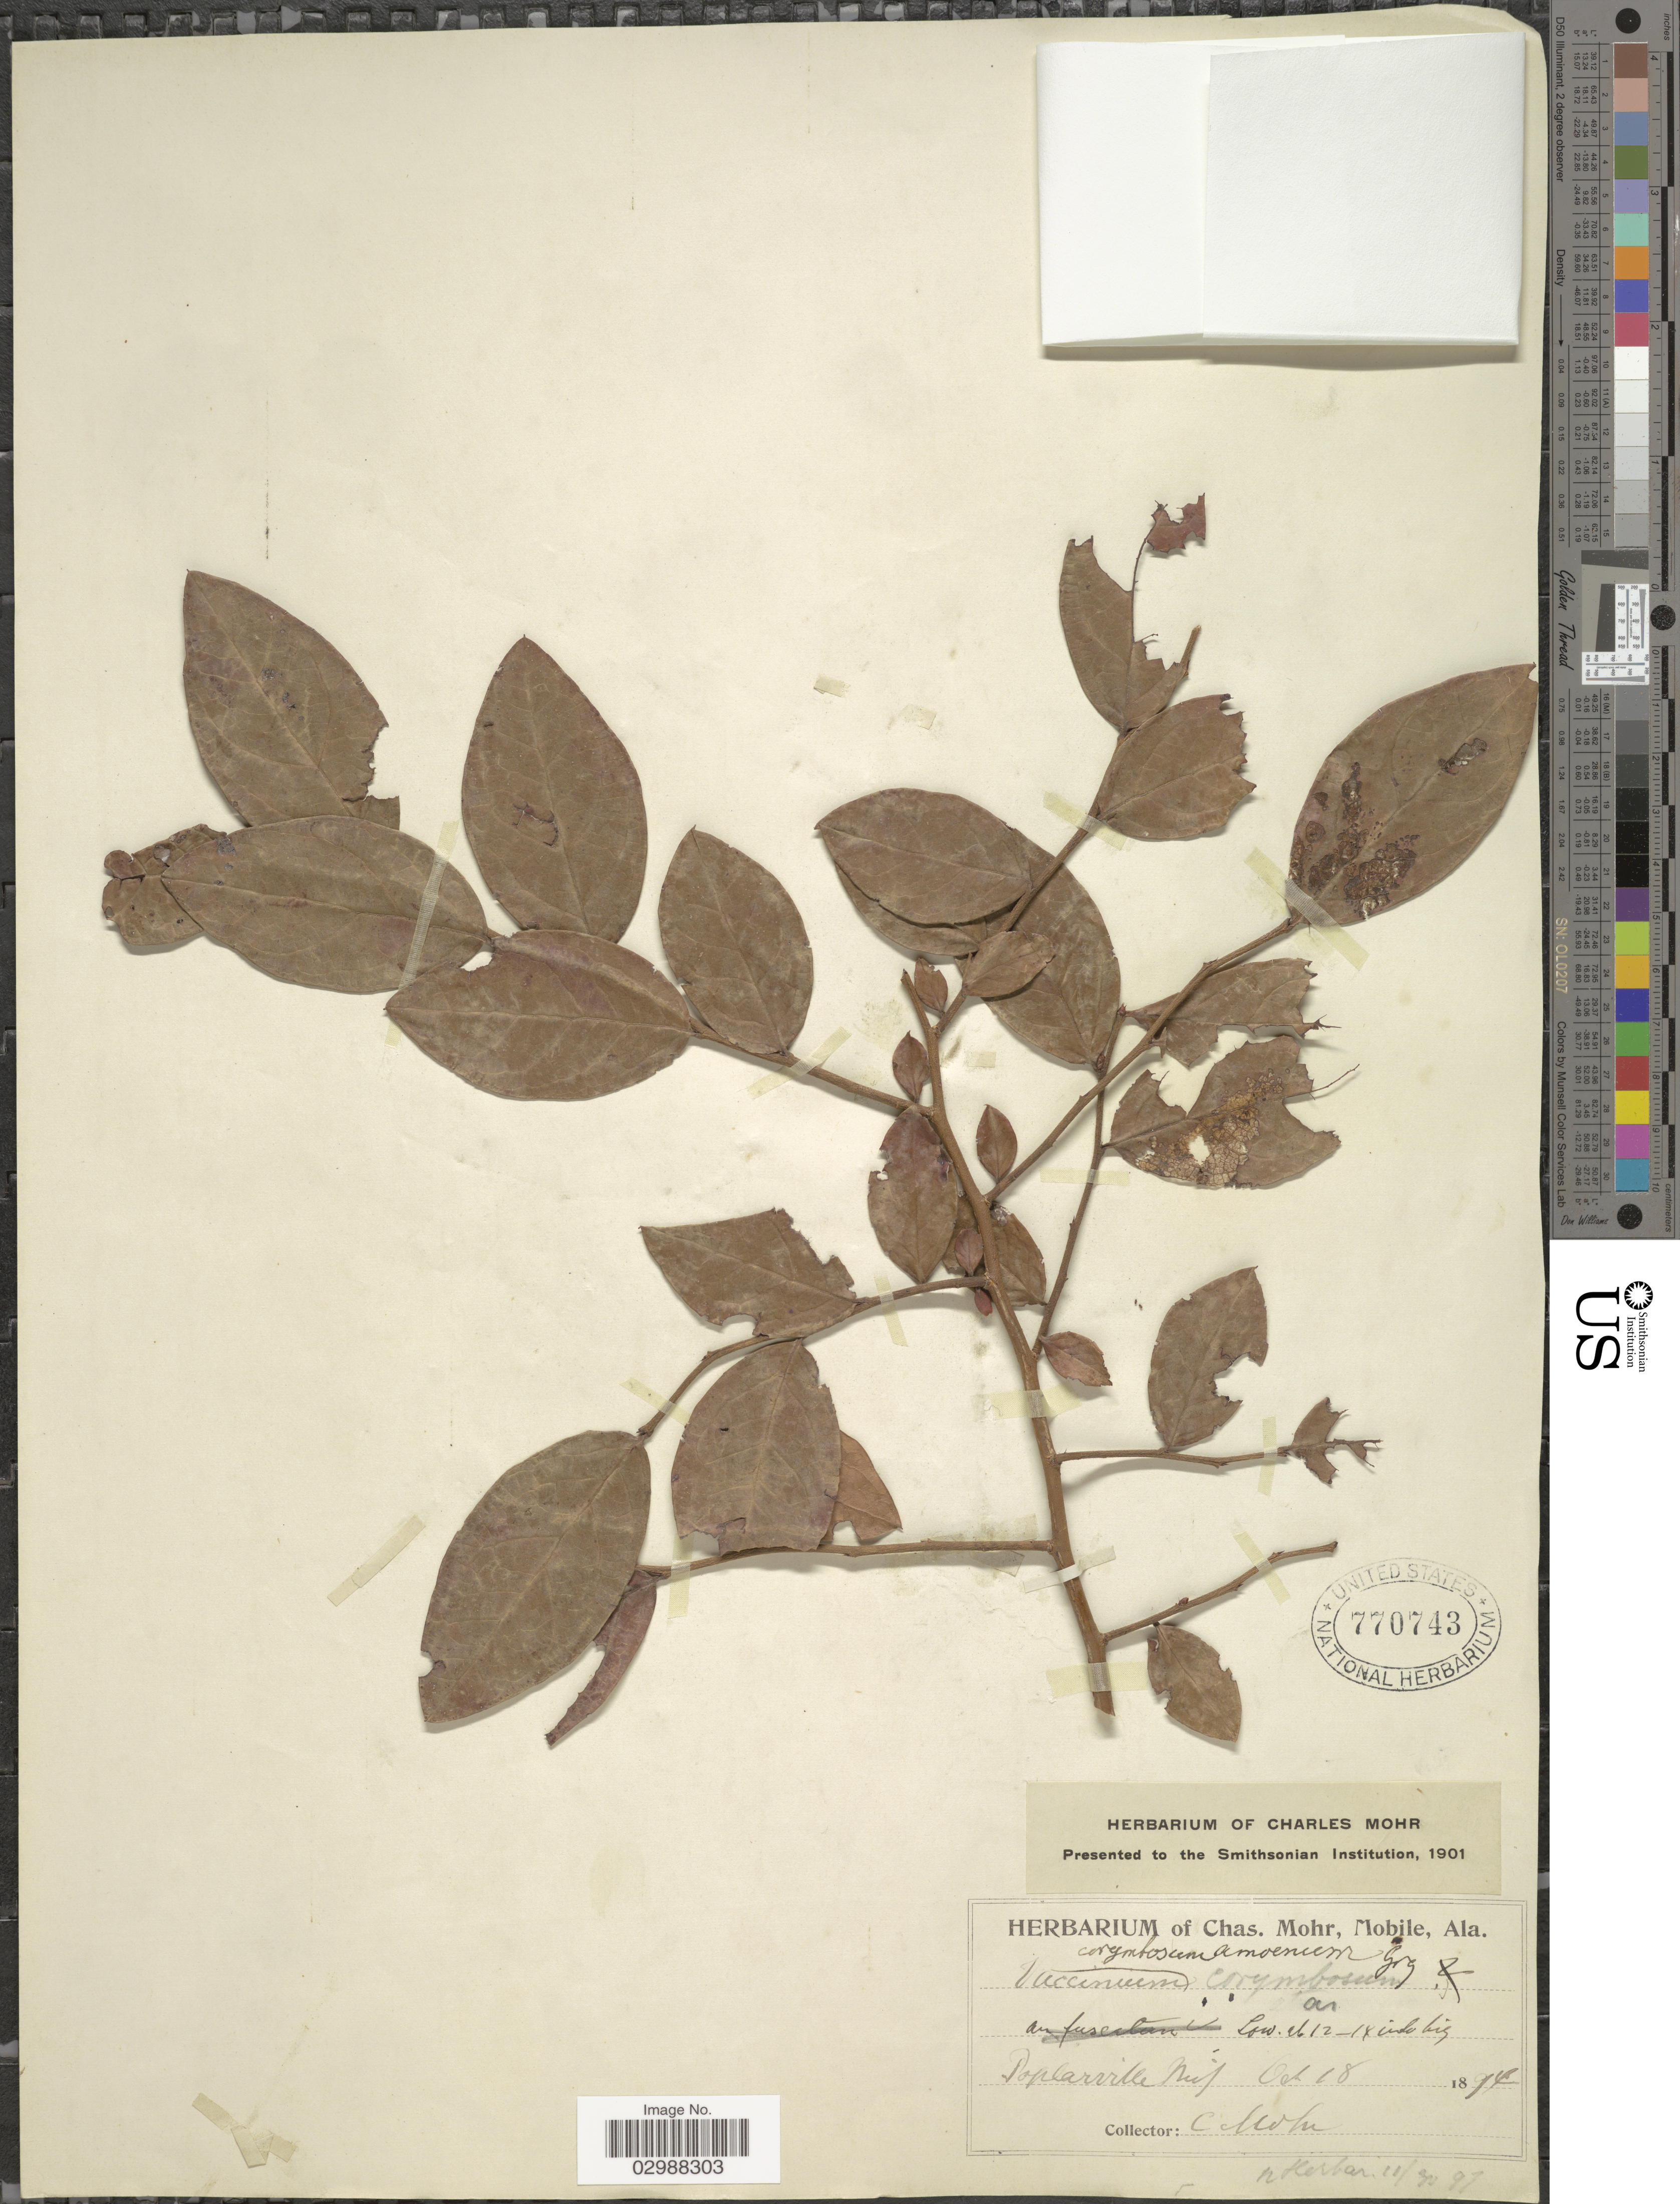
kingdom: Plantae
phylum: Tracheophyta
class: Magnoliopsida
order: Ericales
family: Ericaceae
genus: Vaccinium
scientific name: Vaccinium fuscatum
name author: Aiton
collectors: Mohr, C. T. (herbarium)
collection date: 1894-10-18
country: United States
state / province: Mississippi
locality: Poplarville.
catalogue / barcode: US 770743